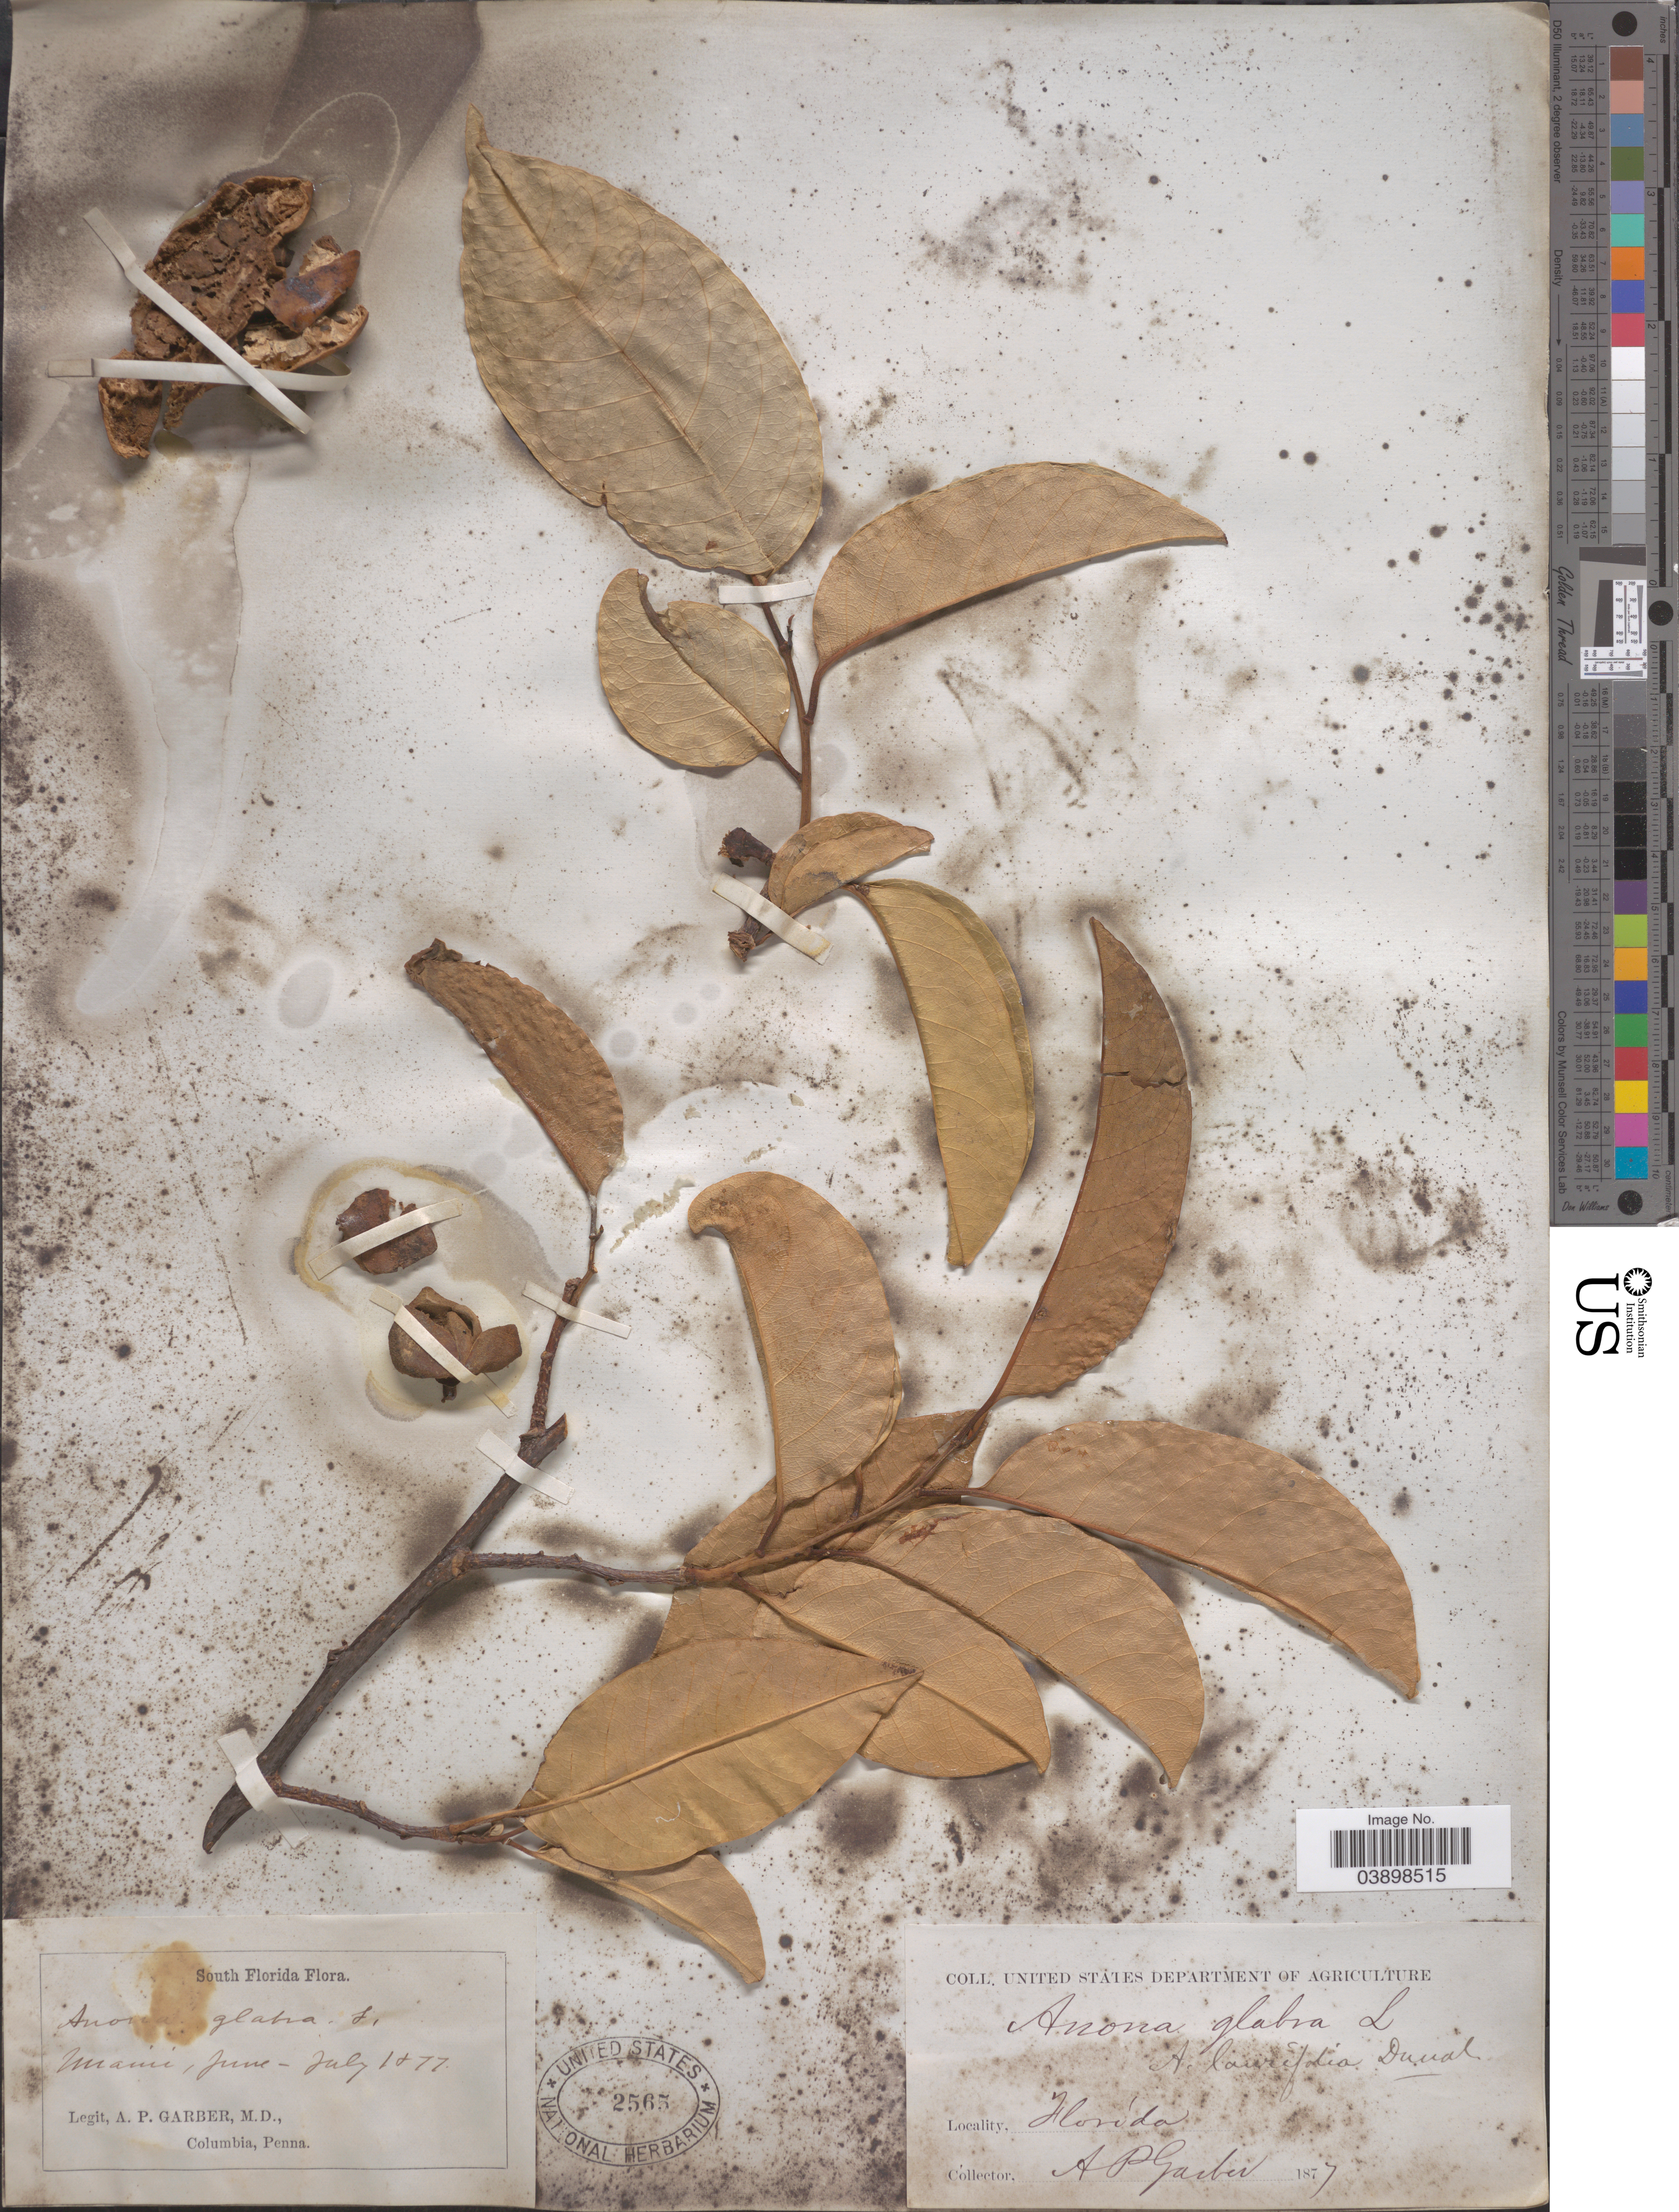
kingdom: Plantae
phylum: Tracheophyta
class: Magnoliopsida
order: Magnoliales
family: Annonaceae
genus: Annona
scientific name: Annona glabra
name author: L.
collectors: A. P. Garber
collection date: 1877-06/1877-07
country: United States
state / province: Florida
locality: South Florida. Miami.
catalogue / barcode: US 2565